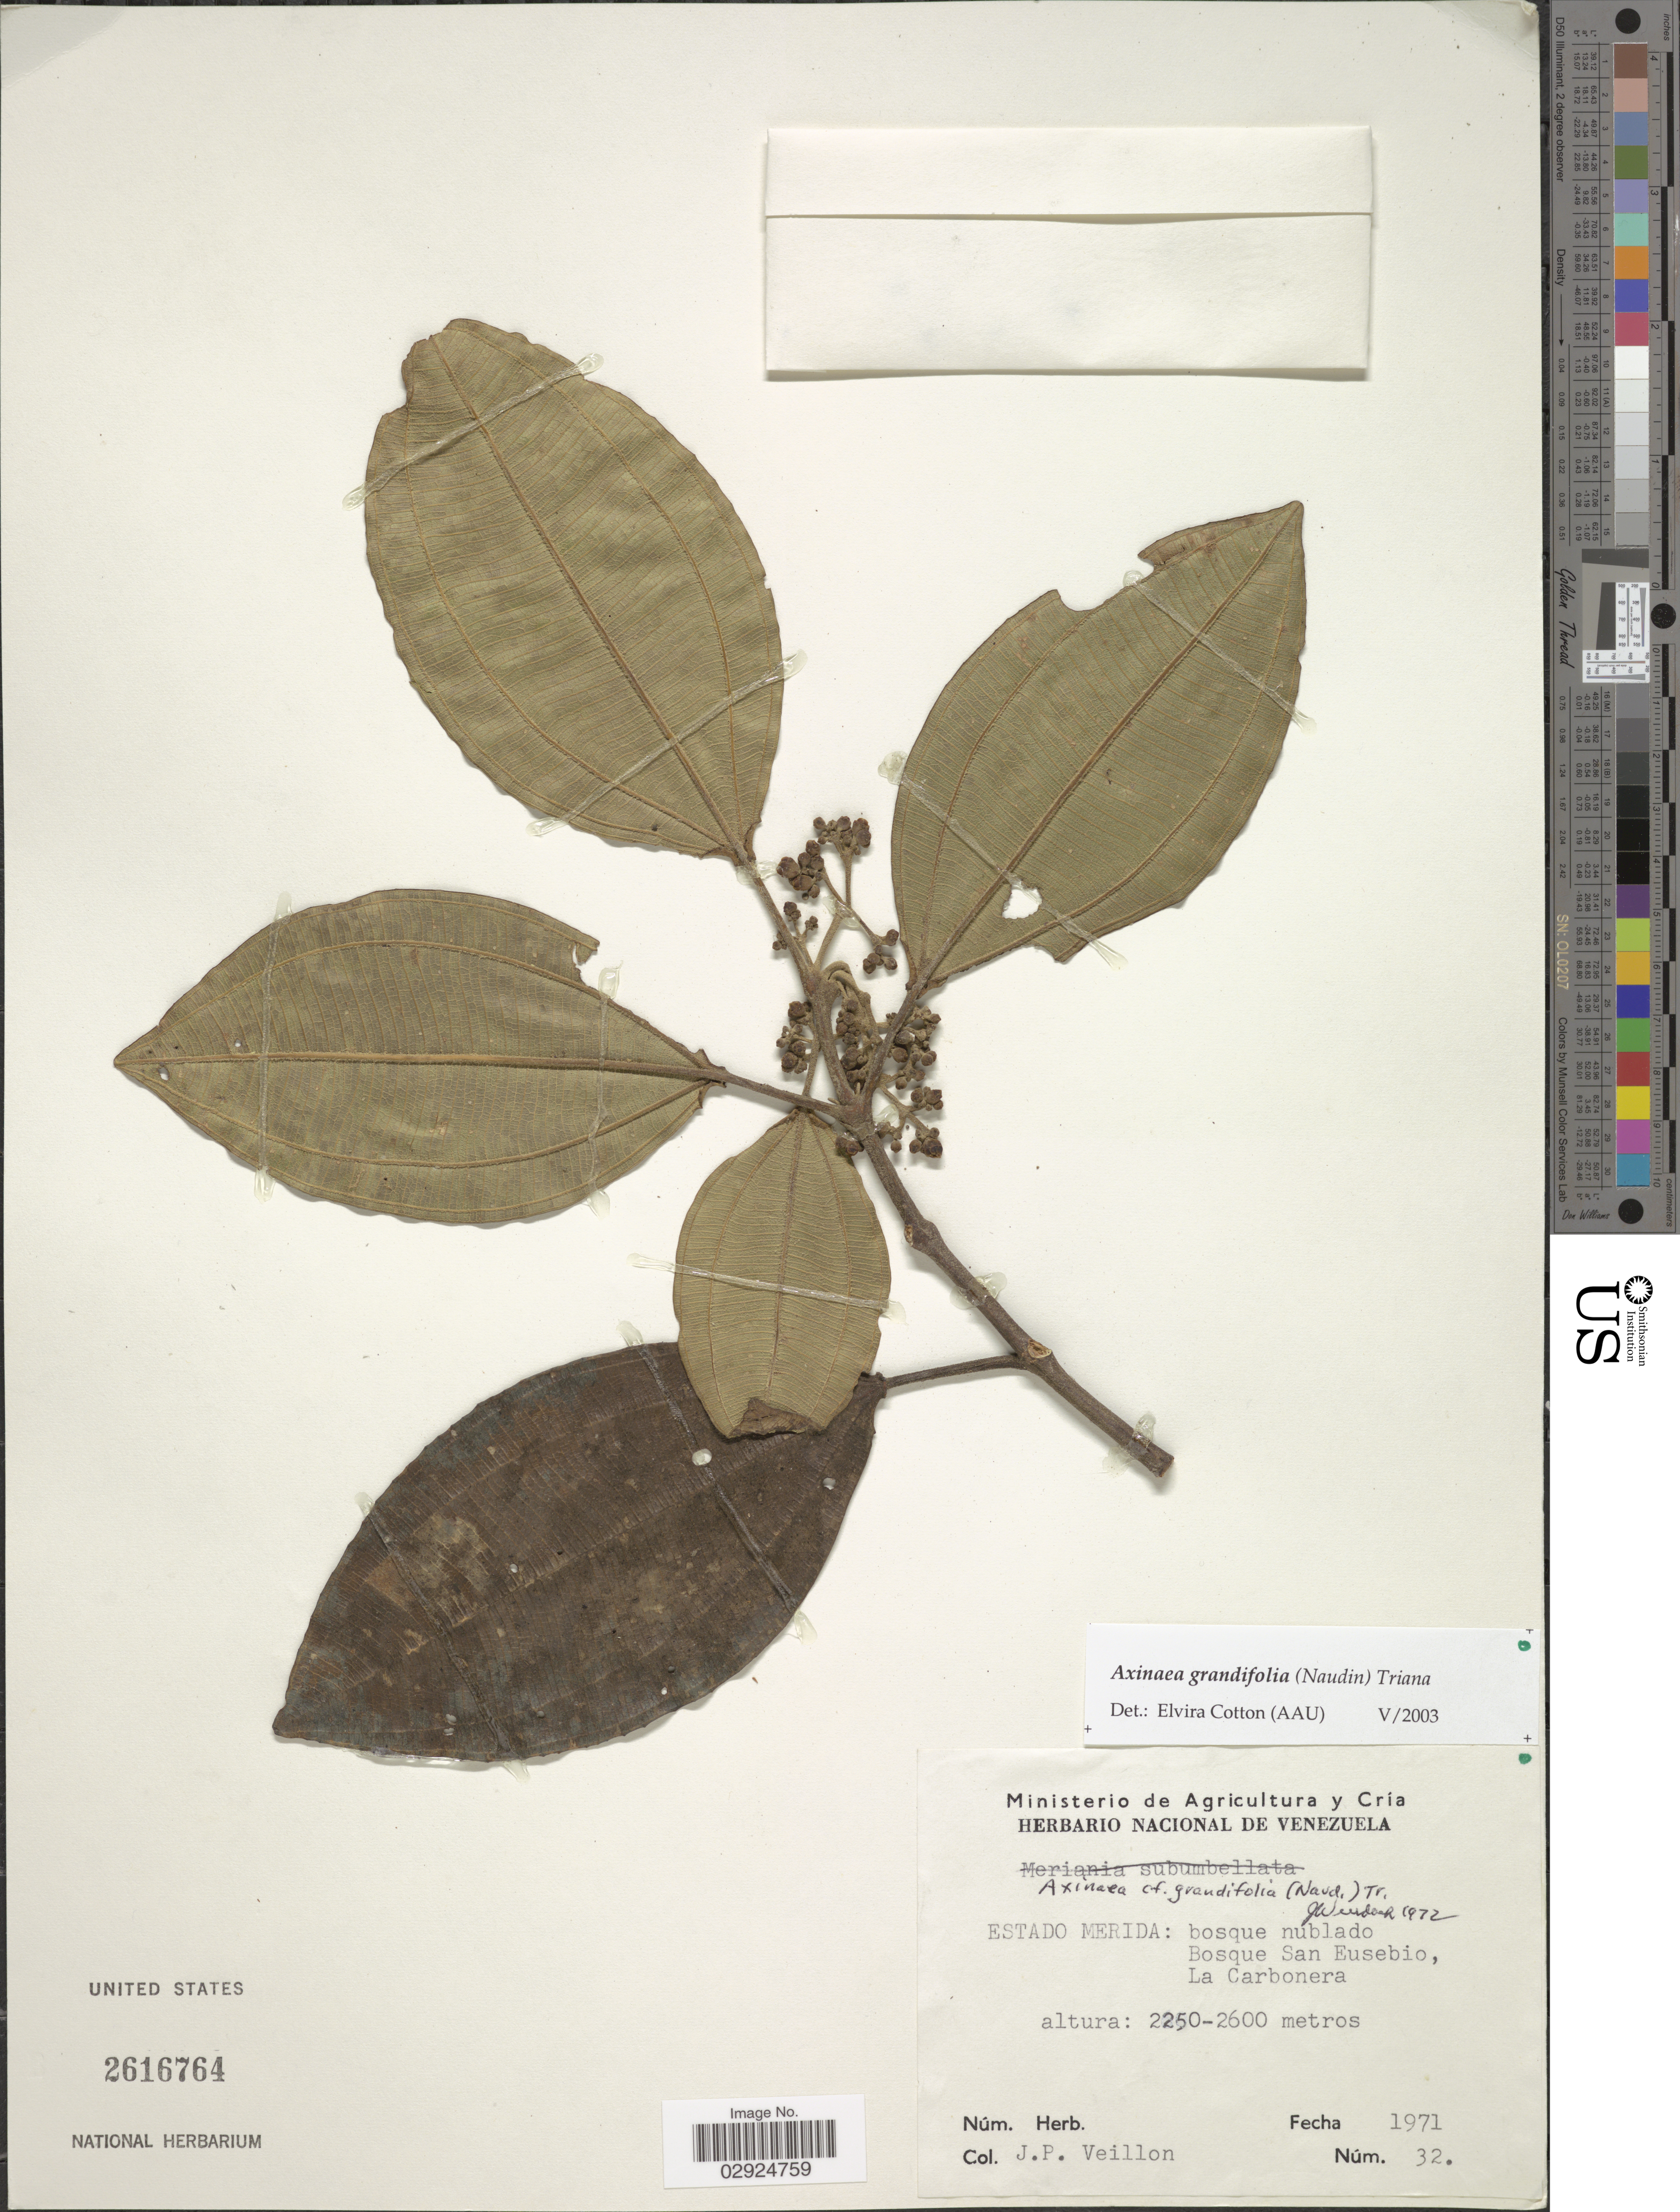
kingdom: Plantae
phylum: Tracheophyta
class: Magnoliopsida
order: Myrtales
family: Melastomataceae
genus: Axinaea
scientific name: Axinaea grandifolia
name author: (Naudin) Triana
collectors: J. Veillon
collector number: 32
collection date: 1971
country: Venezuela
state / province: Mérida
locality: Estado Merida: bosque nublado. Bosque San Eusebio, La Carbonera.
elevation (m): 2250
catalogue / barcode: US 2616764